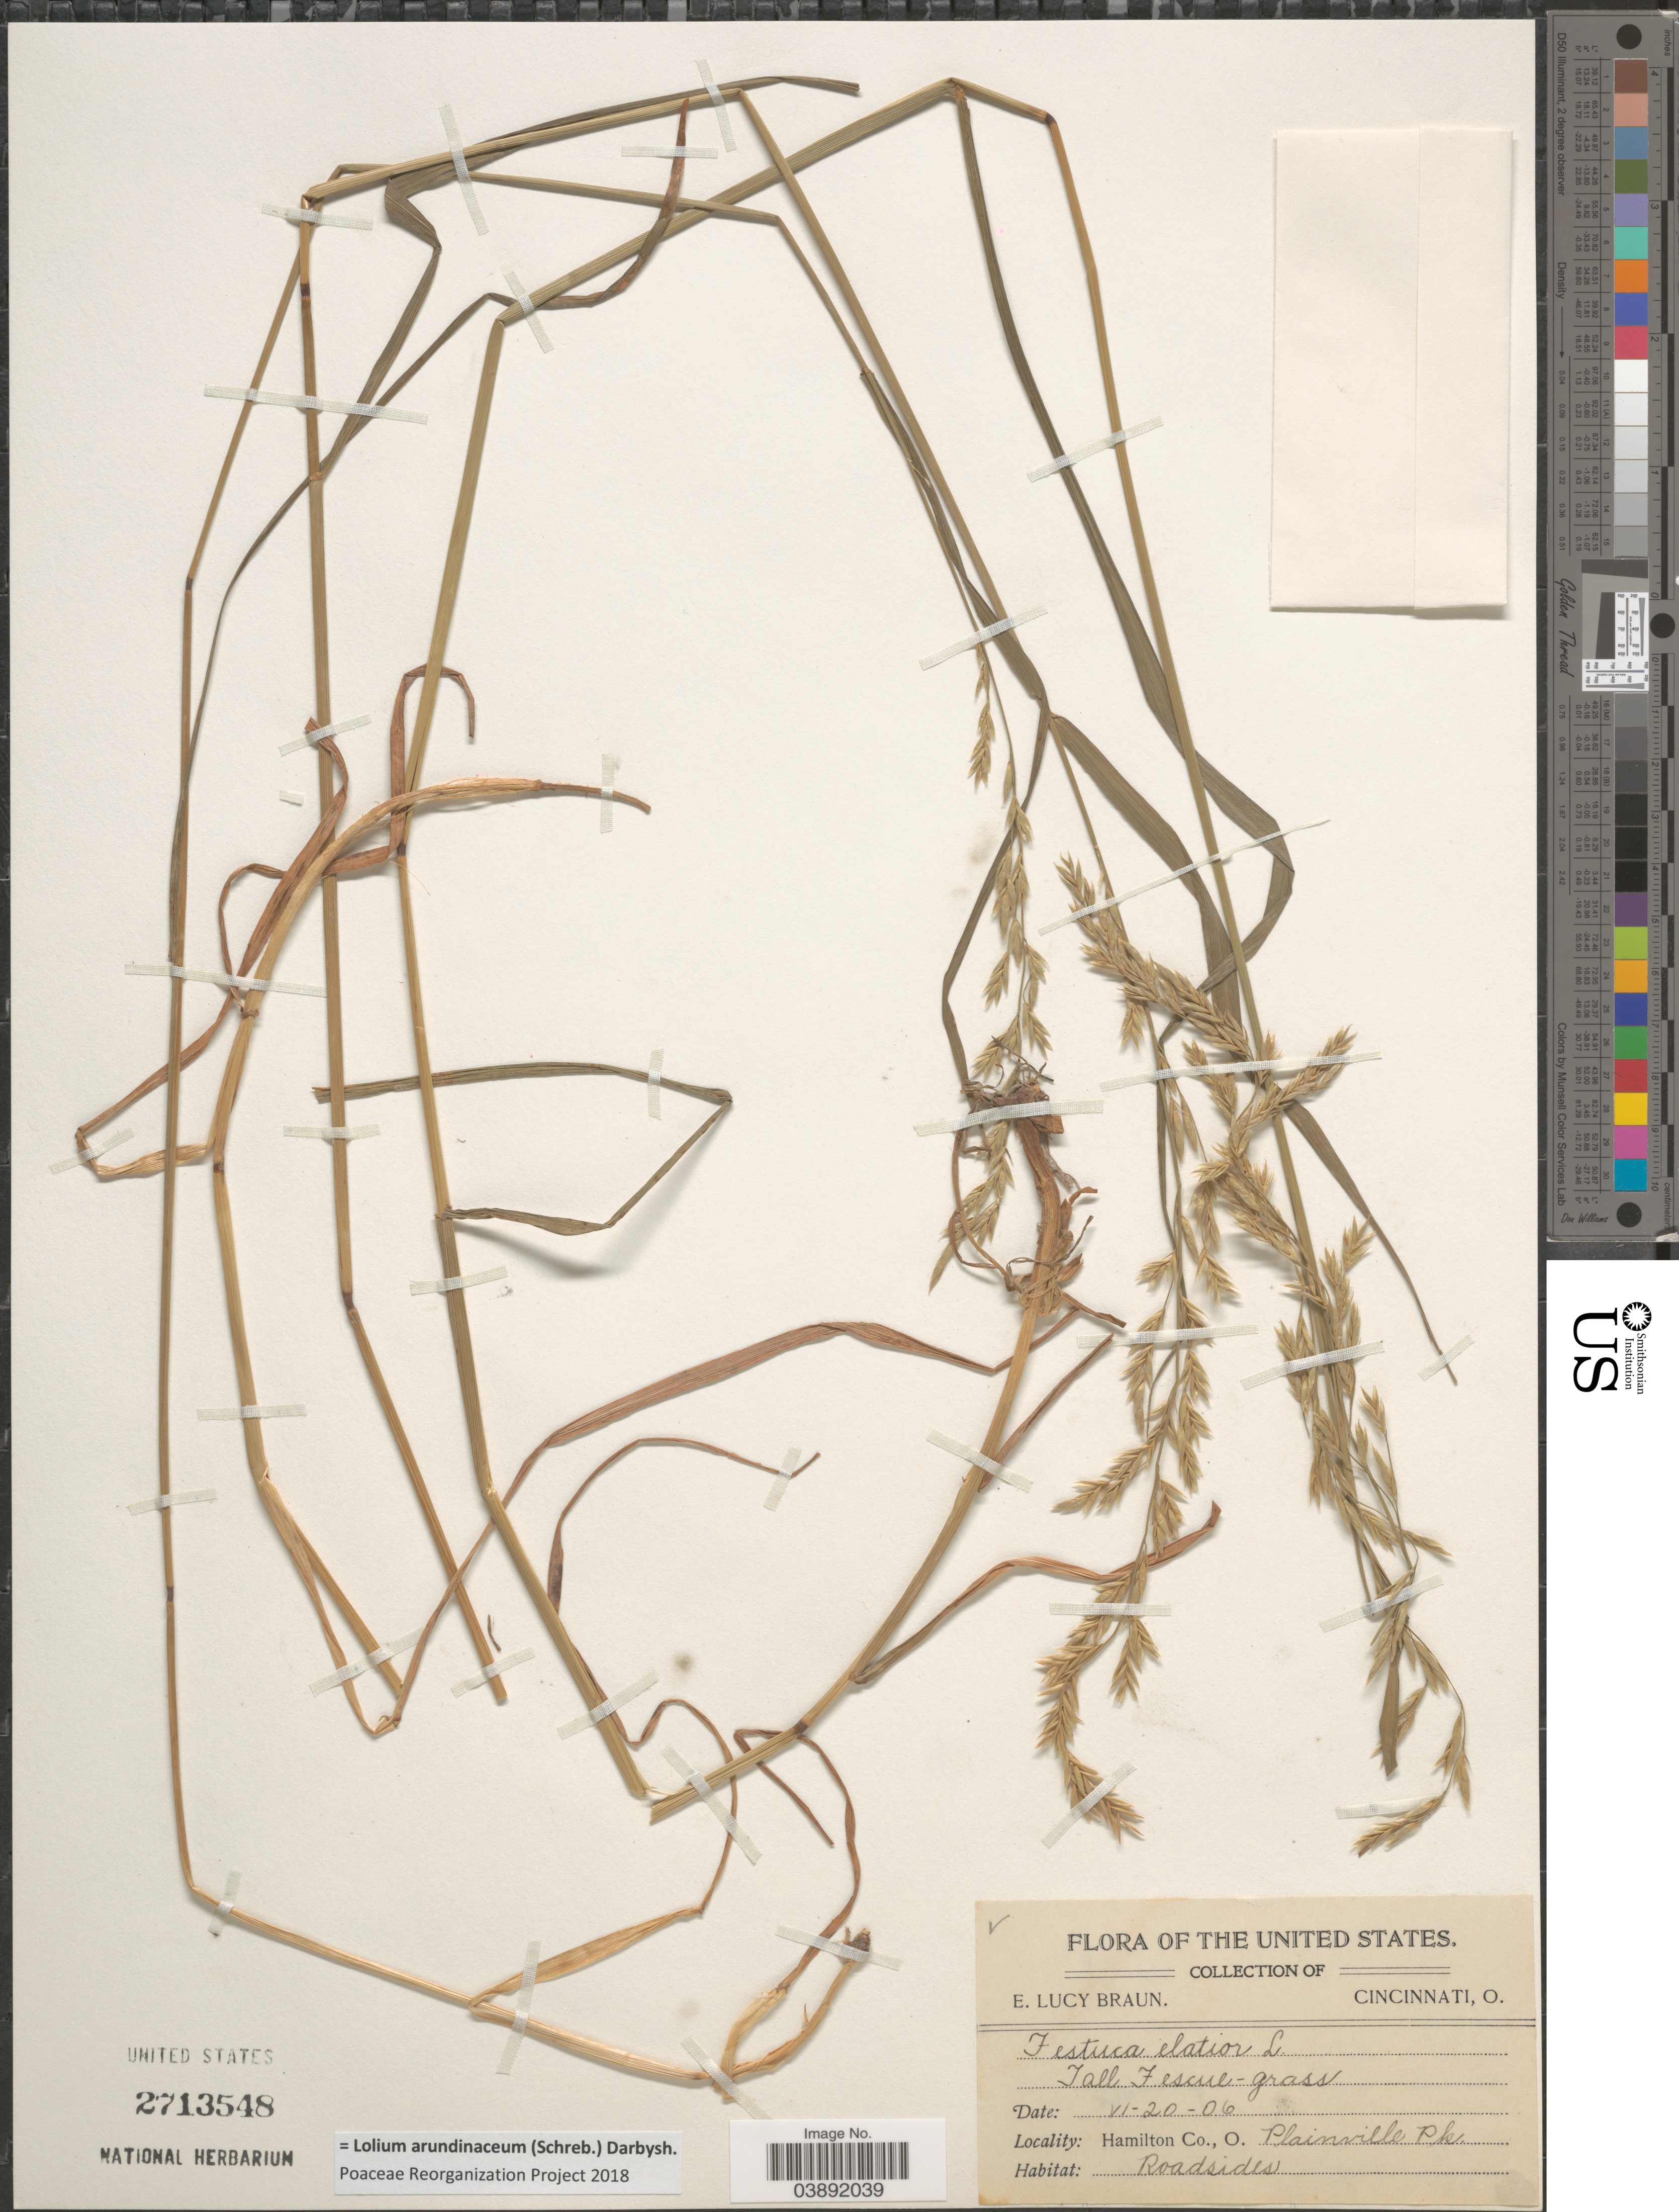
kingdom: Plantae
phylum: Tracheophyta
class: Liliopsida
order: Poales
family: Poaceae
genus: Lolium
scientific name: Lolium arundinaceum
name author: (Schreb.) Darbysh.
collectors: E. L. Braun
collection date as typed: Transcribed d/m/y: 20/6/6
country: United States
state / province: Ohio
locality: Hamilton Co., Plainville Pk. Roadside.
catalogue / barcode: US 2713548